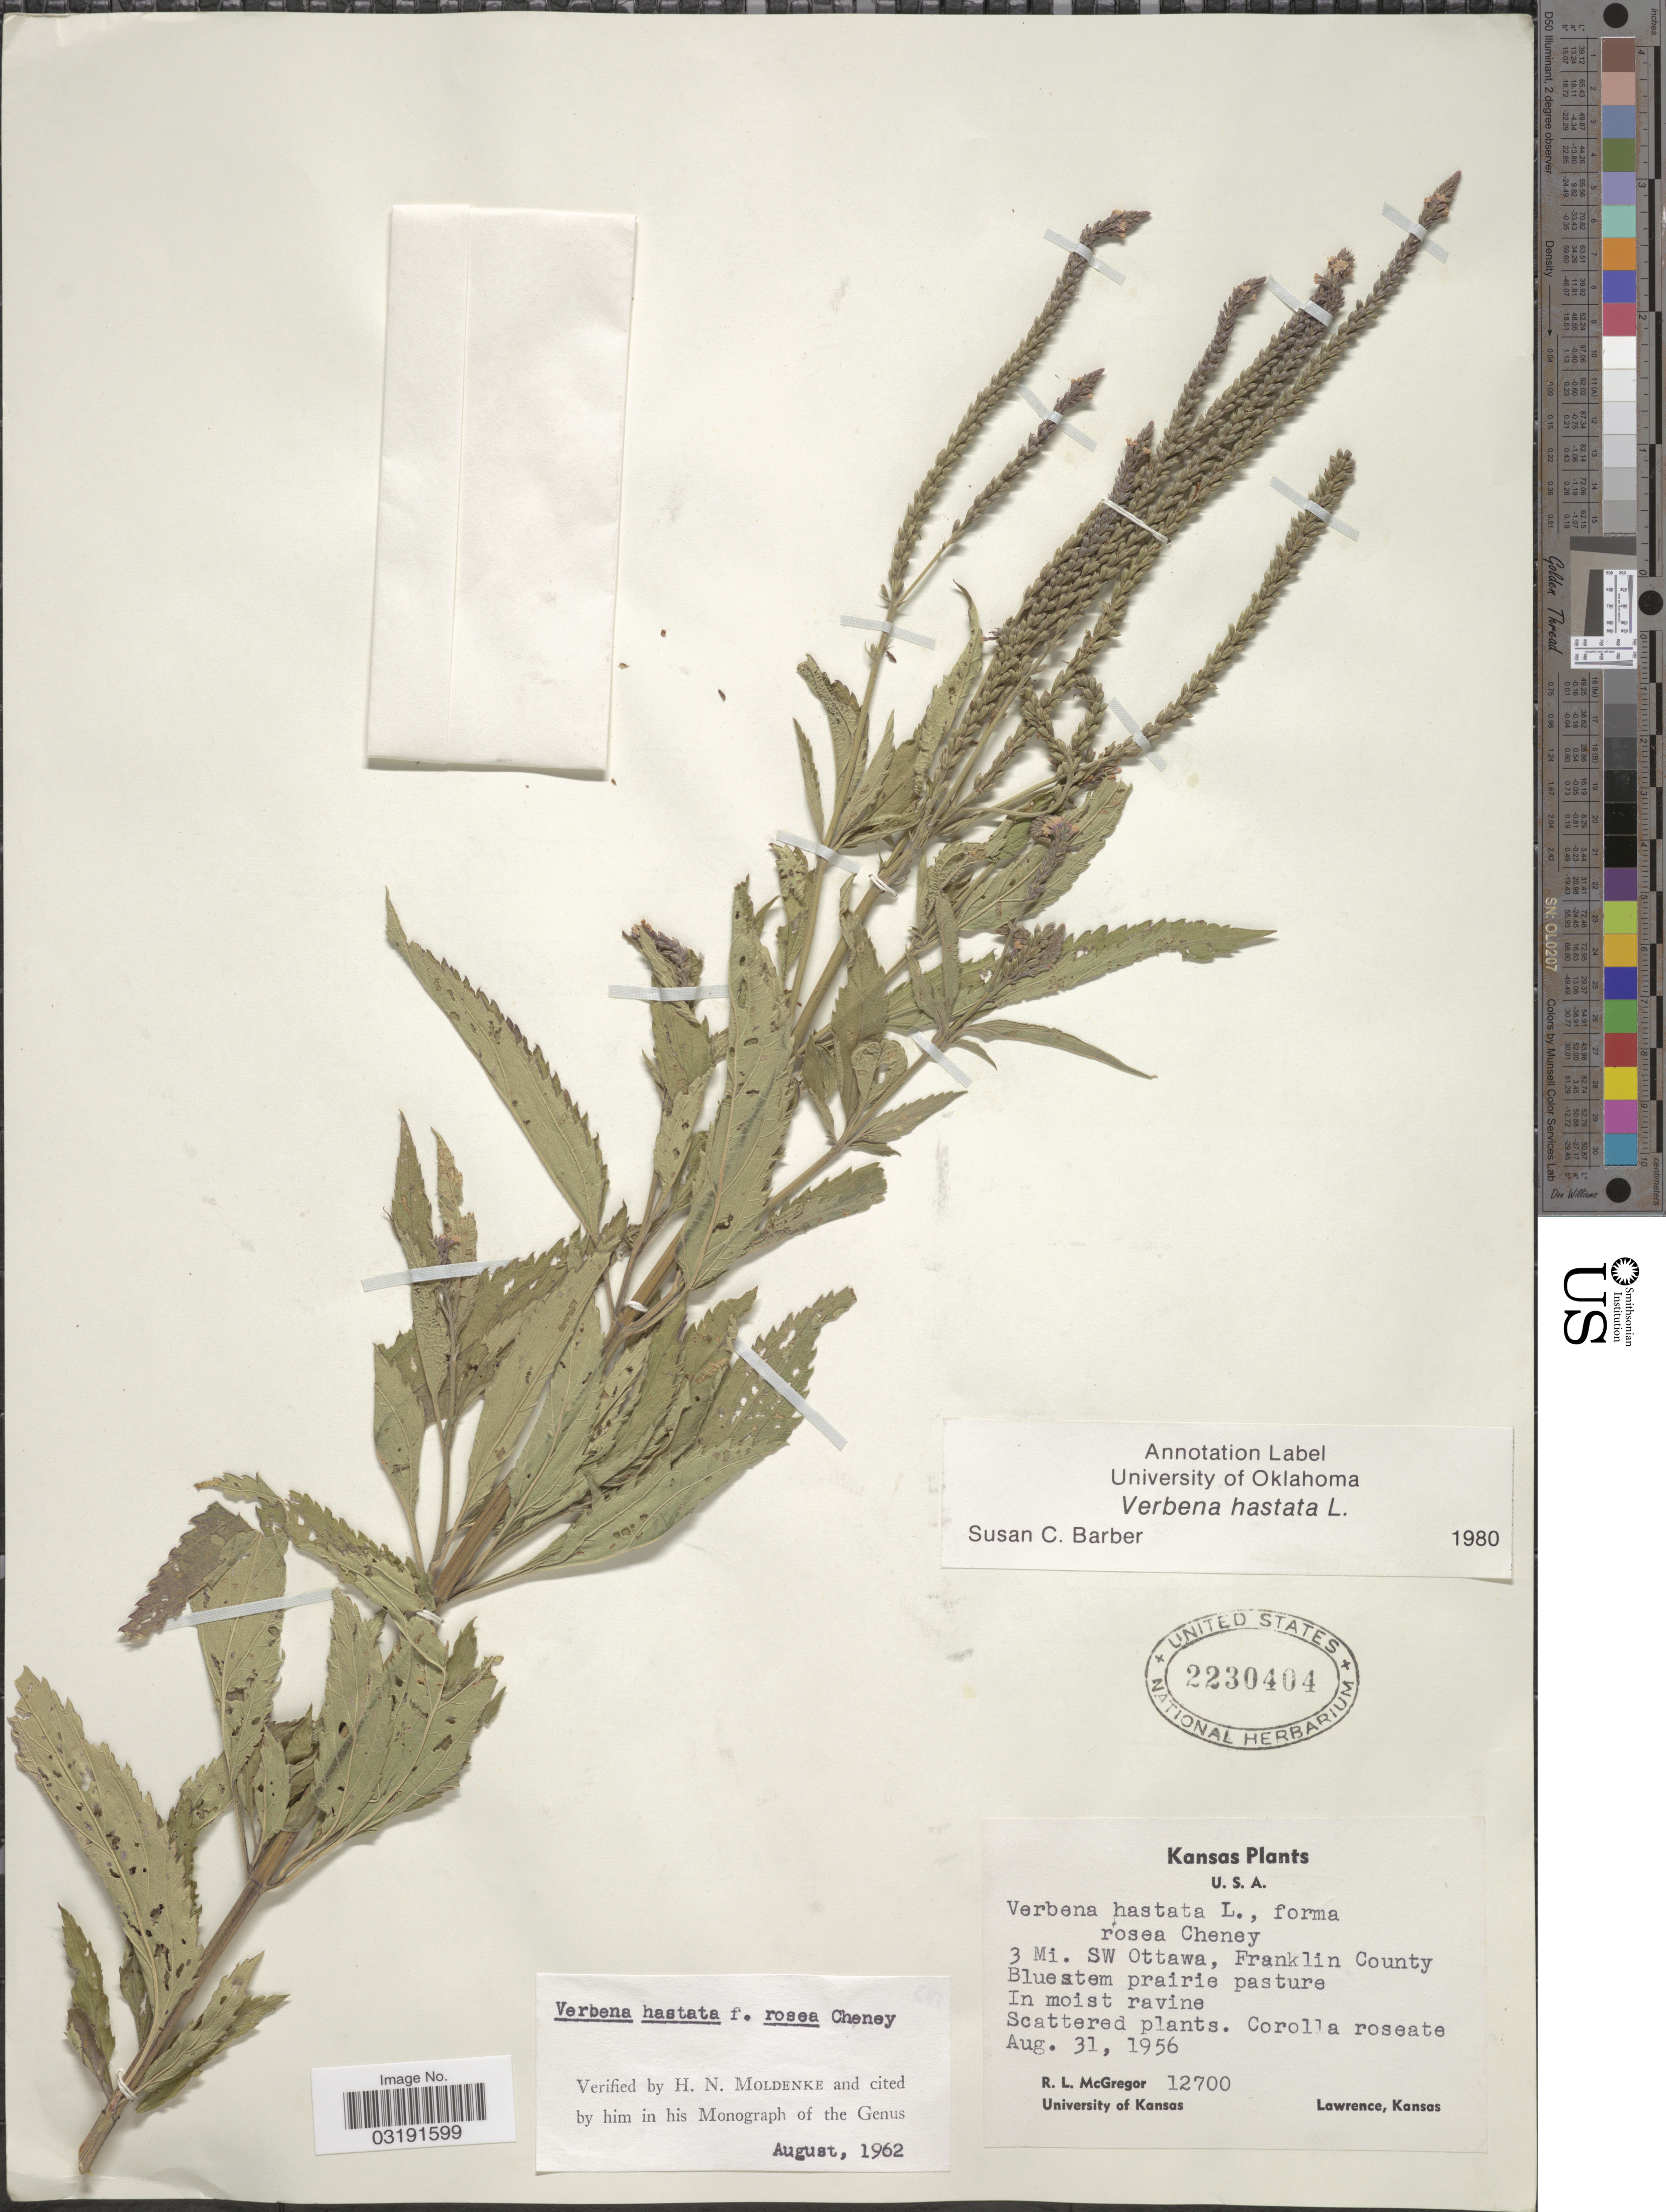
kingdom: Plantae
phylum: Tracheophyta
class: Magnoliopsida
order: Lamiales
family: Verbenaceae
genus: Verbena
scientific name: Verbena hastata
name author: L.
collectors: R. McGregor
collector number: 12700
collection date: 1956-08-31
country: United States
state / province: Kansas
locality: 3 Mi. SW Ottawa, Franklin County.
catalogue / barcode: US 2230404